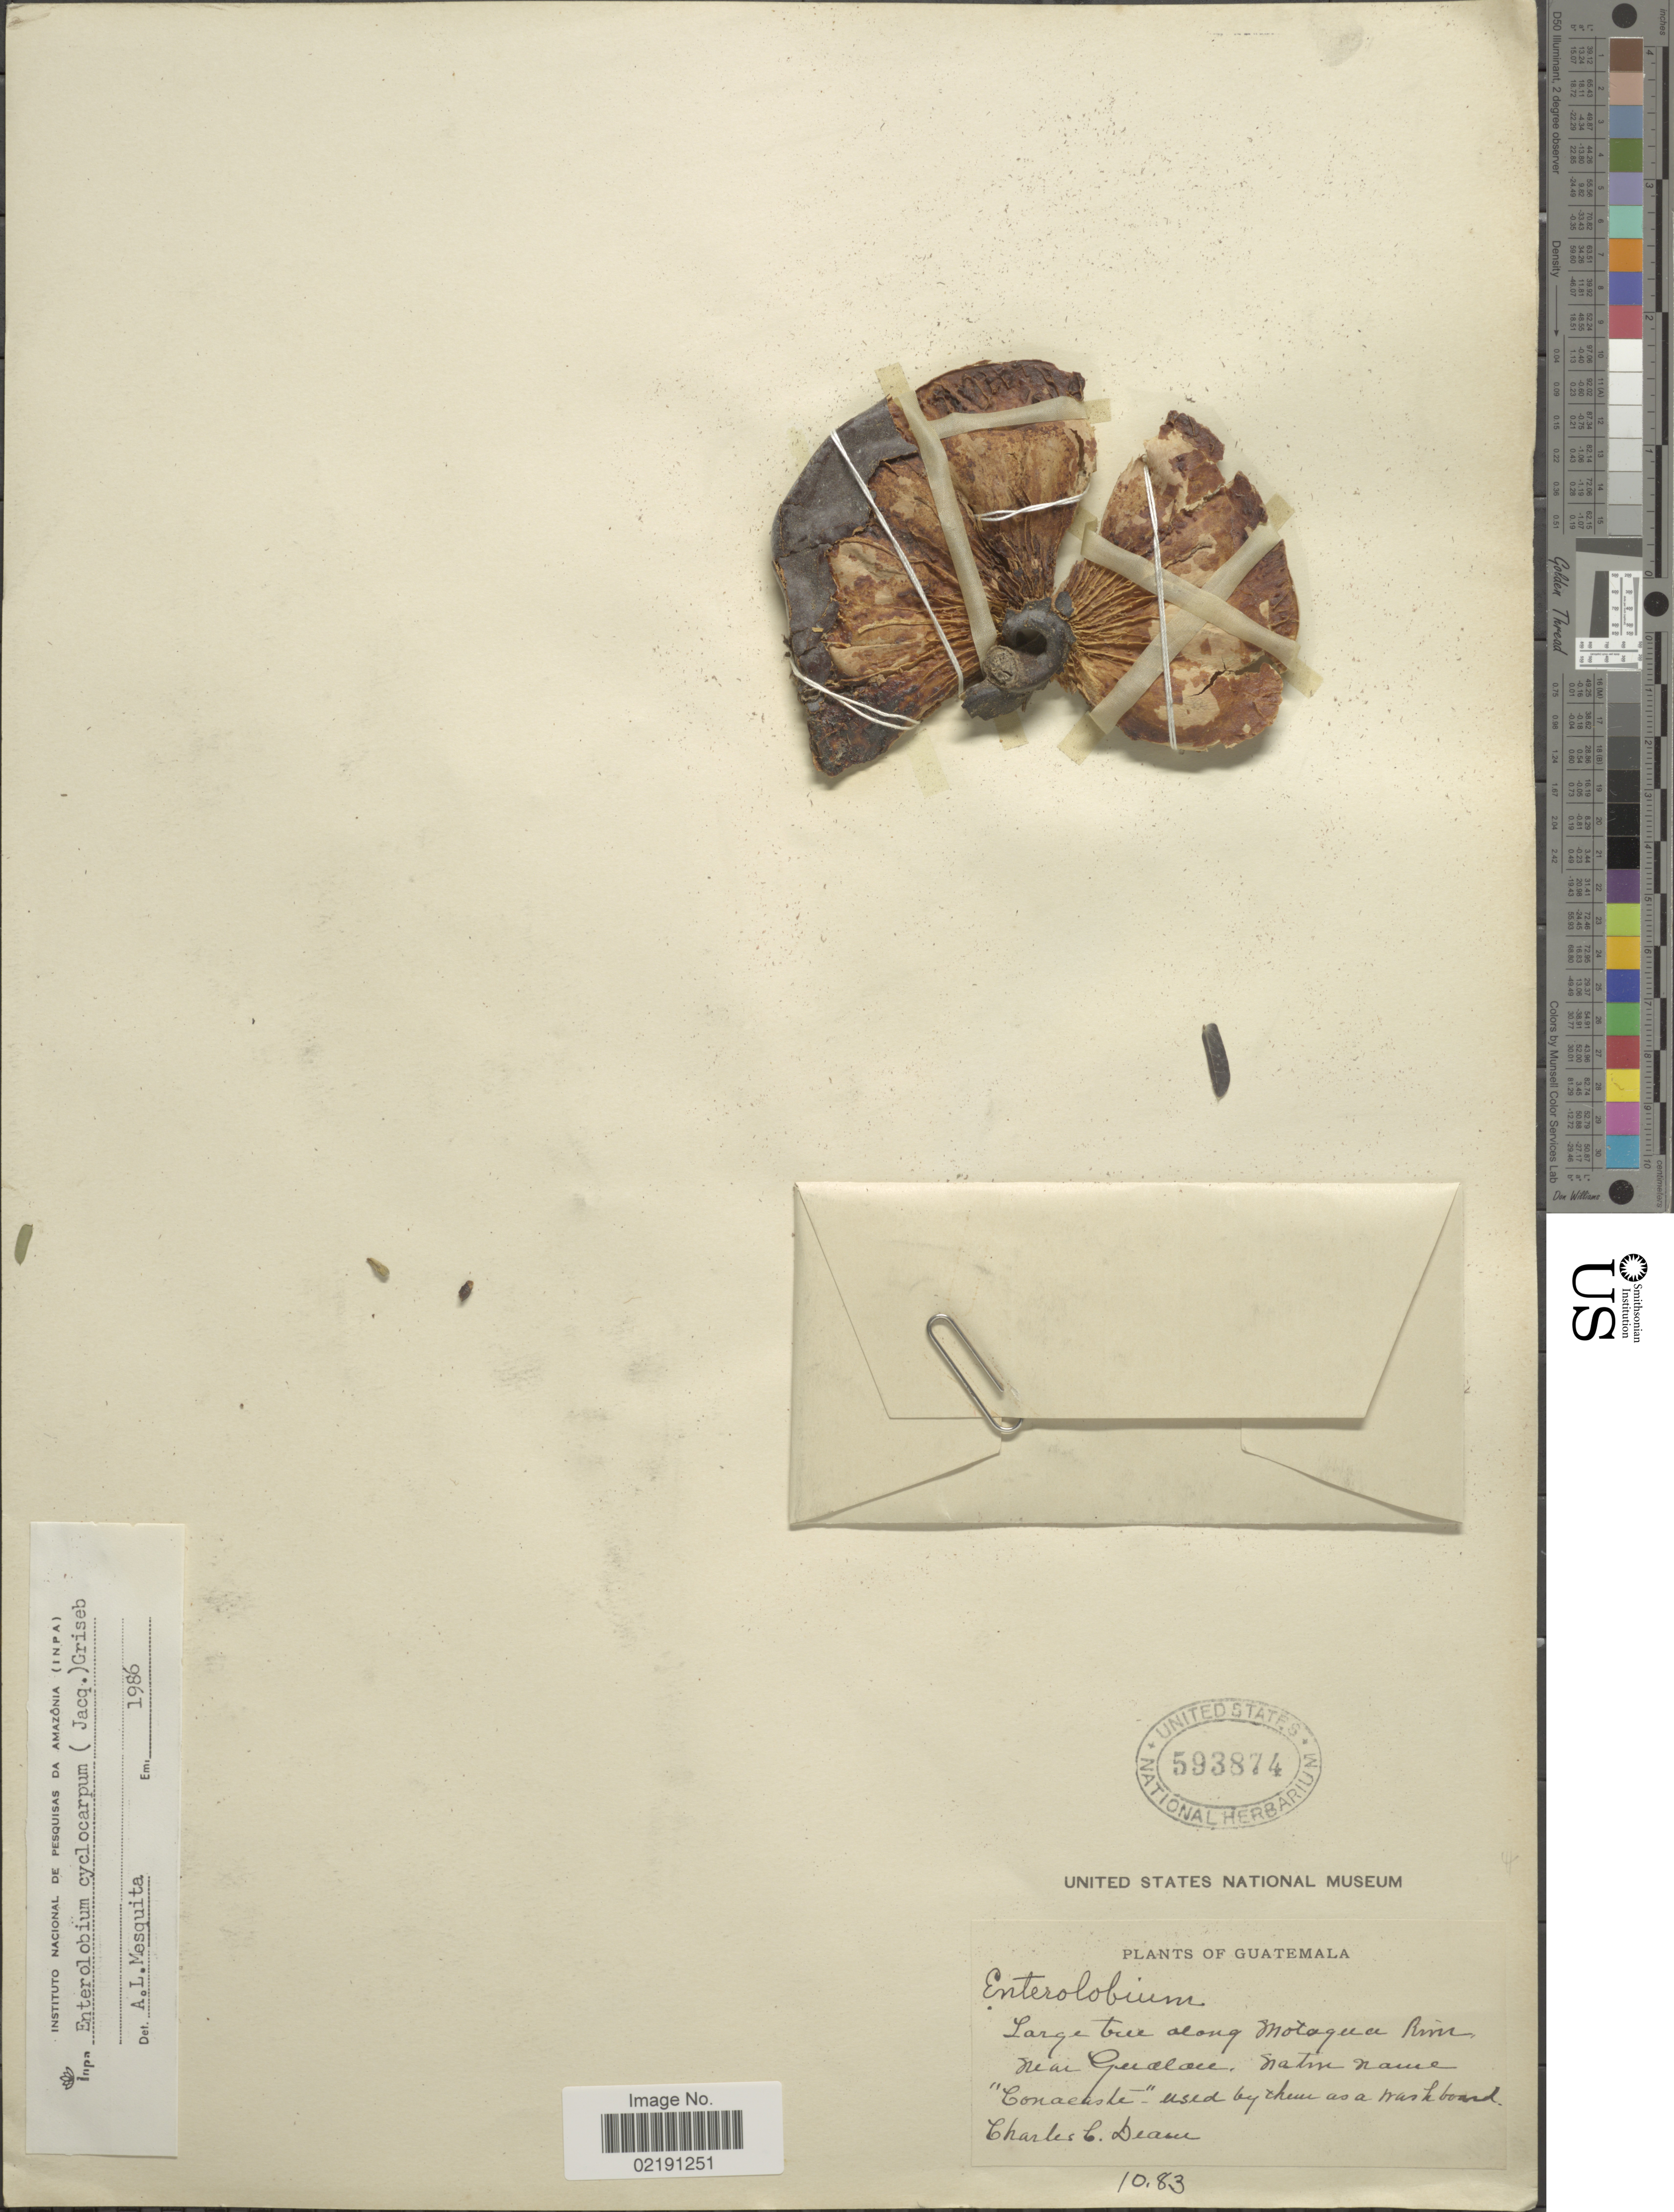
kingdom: Plantae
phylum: Tracheophyta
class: Magnoliopsida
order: Fabales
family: Fabaceae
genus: Enterolobium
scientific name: Enterolobium cyclocarpum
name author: (Jacq.) Griseb.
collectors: C. C. Deam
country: Guatemala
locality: Large tree along Motagua River, near Gualon.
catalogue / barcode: US 593874